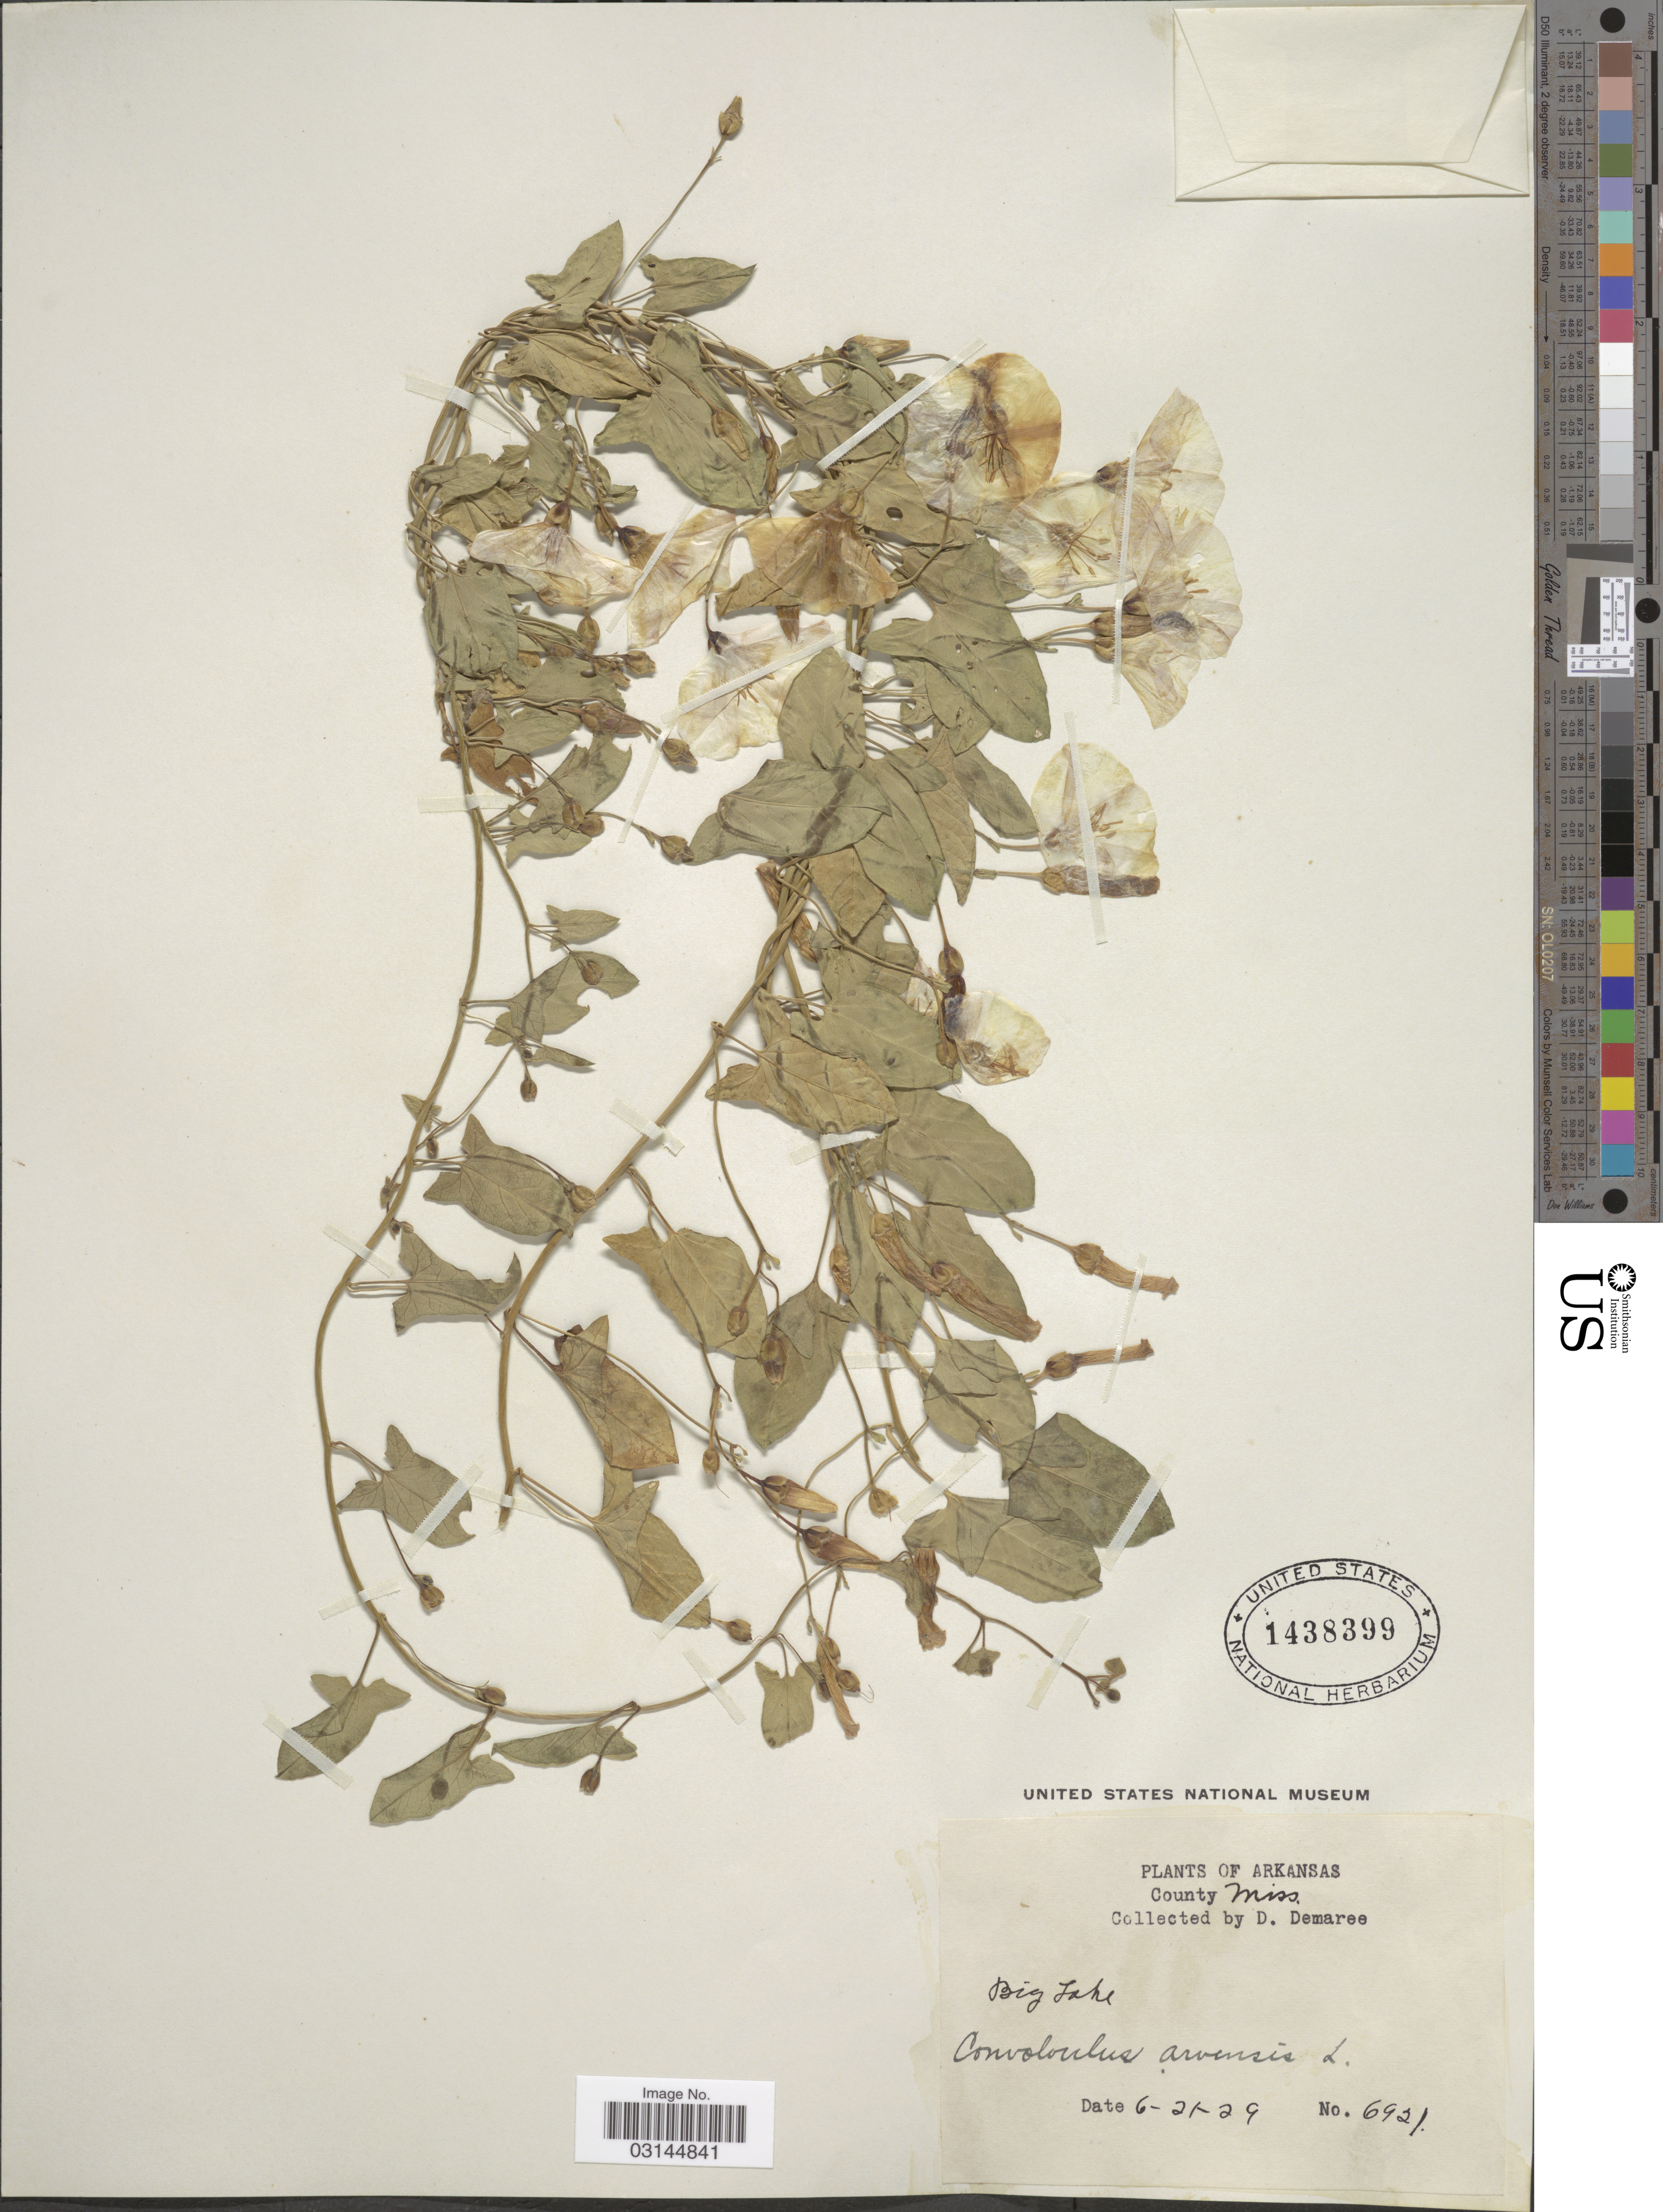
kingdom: Plantae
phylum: Tracheophyta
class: Magnoliopsida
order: Solanales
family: Convolvulaceae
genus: Convolvulus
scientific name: Convolvulus arvensis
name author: L.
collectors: D. Demaree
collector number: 6921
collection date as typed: Transcribed d/m/y: 21/6/29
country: United States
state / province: Arkansas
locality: County Miss.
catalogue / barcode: US 1438399